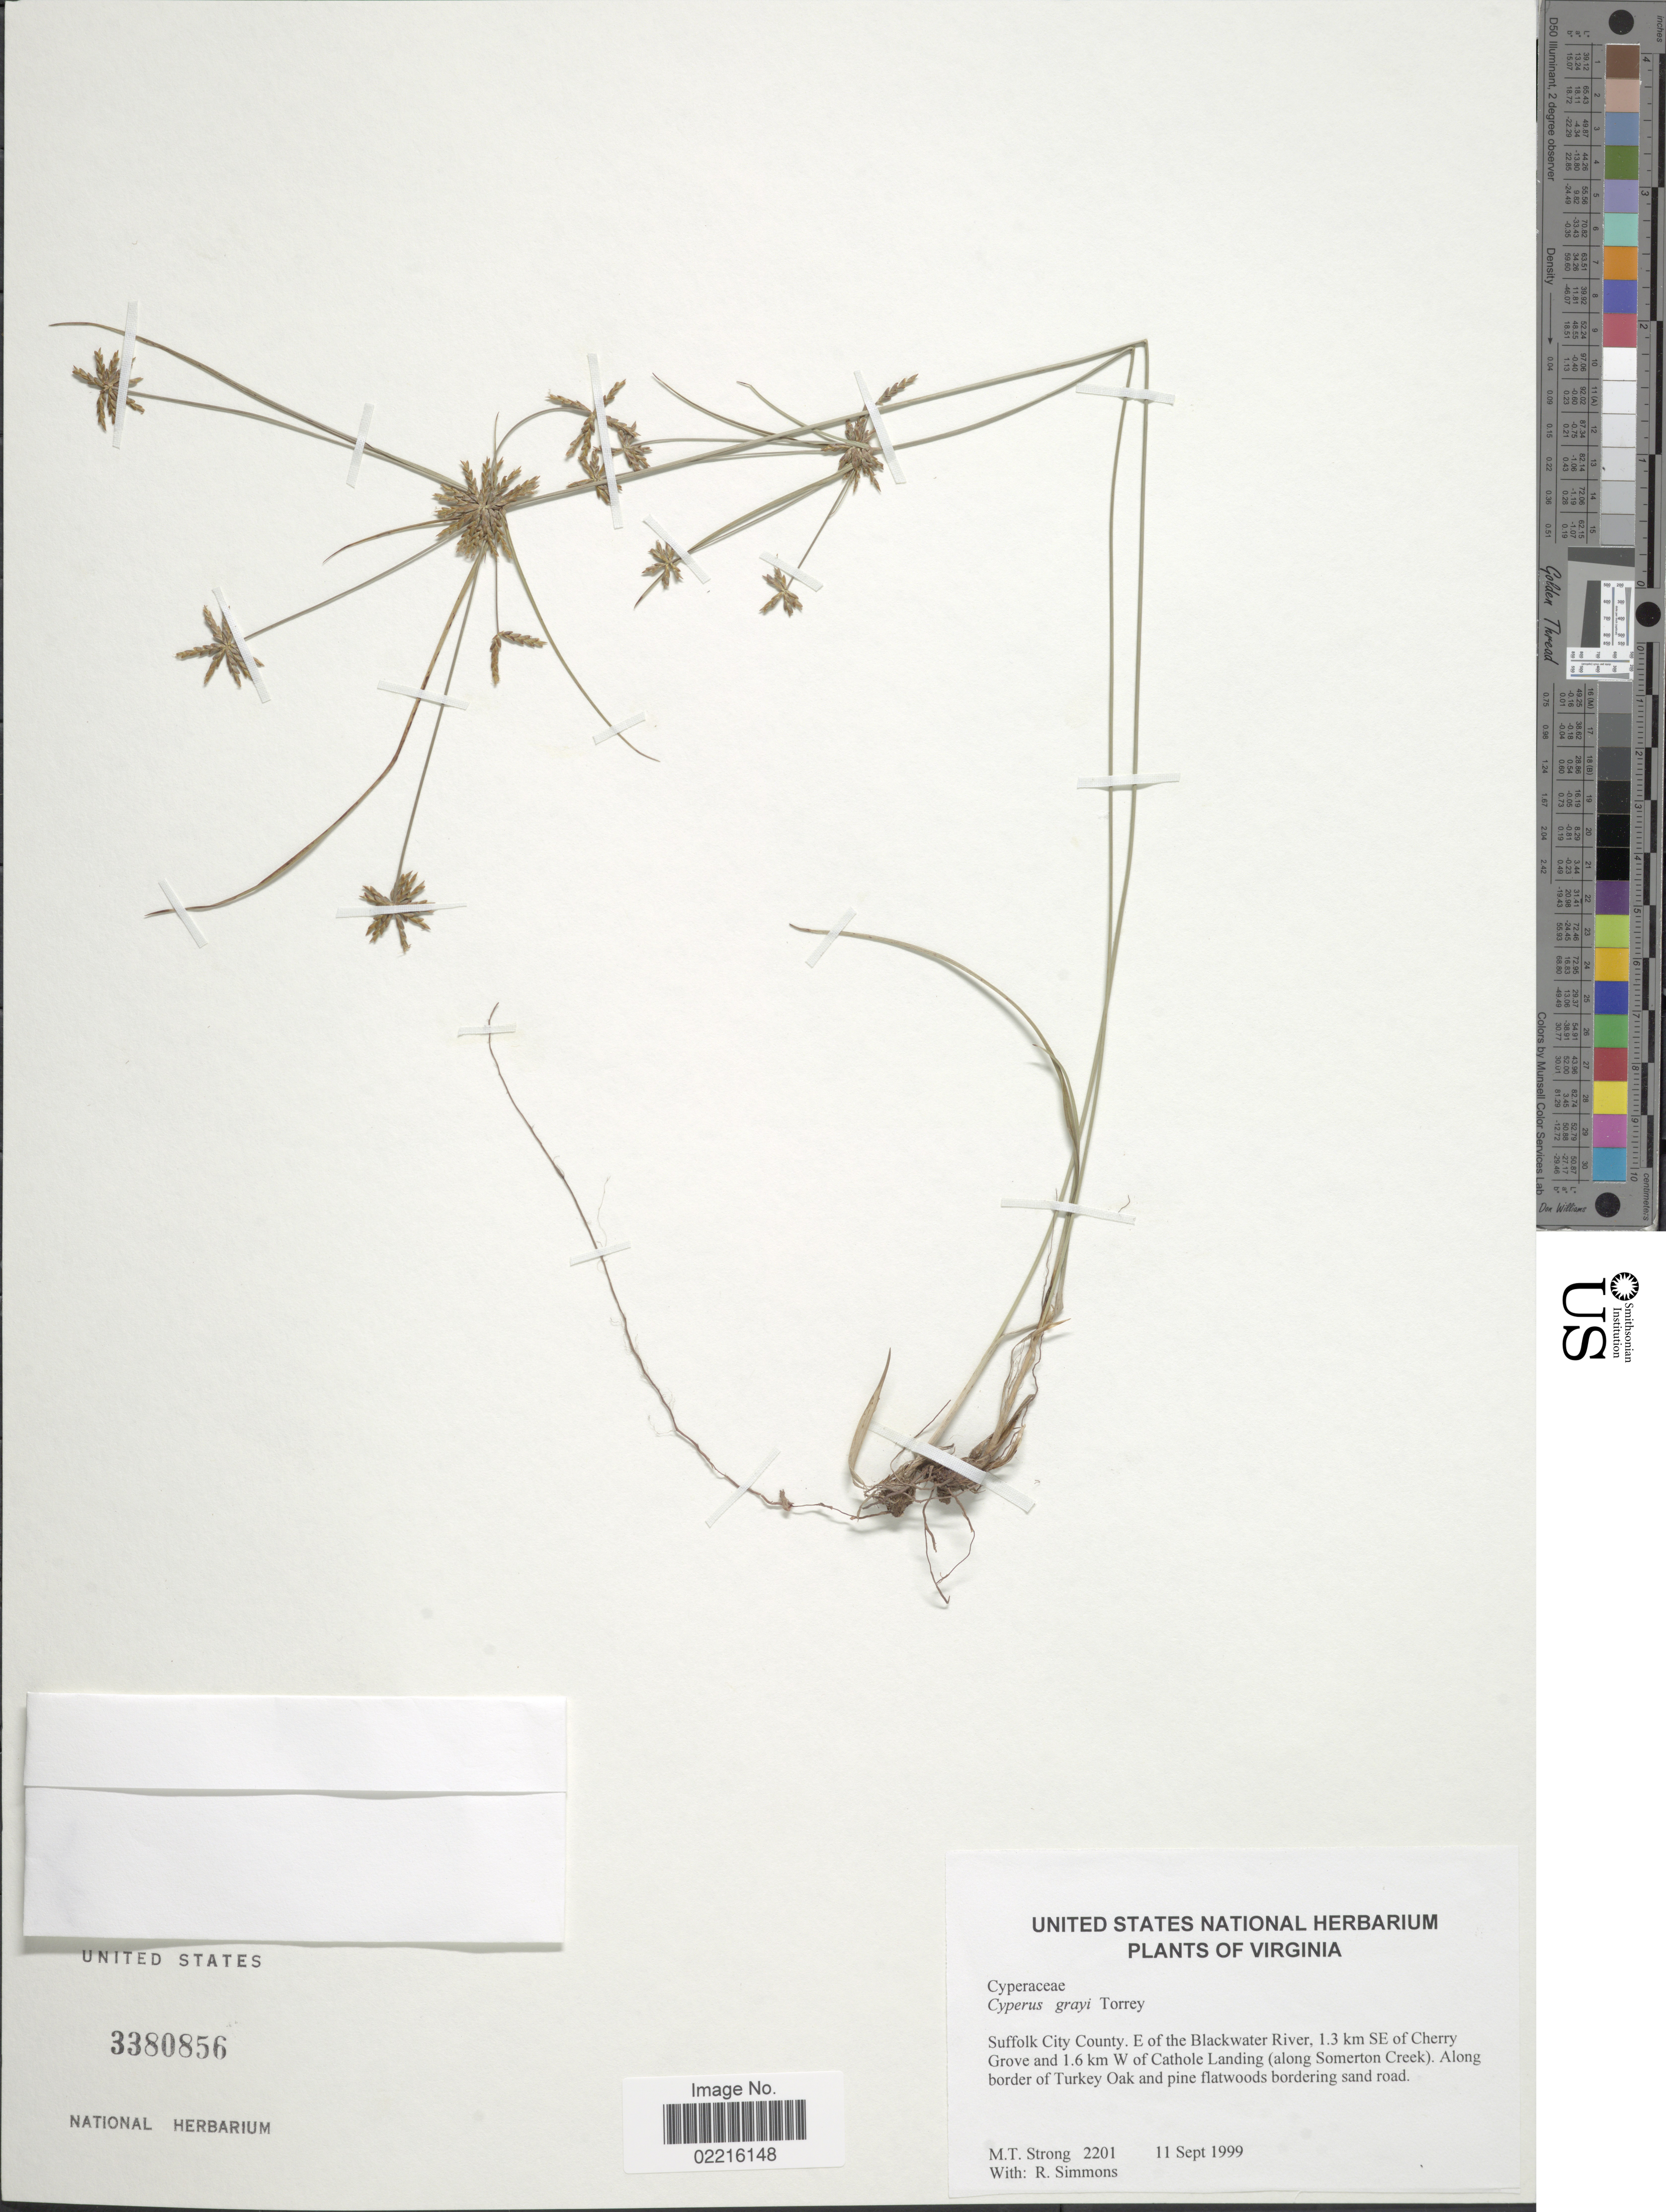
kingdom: Plantae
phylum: Tracheophyta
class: Liliopsida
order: Poales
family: Cyperaceae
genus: Cyperus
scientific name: Cyperus grayi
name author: Torr.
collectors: M. T. Strong & R. Simmons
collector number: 2201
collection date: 1999-09-11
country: United States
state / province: Virginia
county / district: City of Suffolk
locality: Suffolk City County. E of the Blackwater River, 1.3 km SE of Cherry Grove and 1.6 km W of Cathole Landing (along Somerton Creek. Along border of Turkey Oak and pine flatwoods bordering sand road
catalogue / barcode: US 3380856